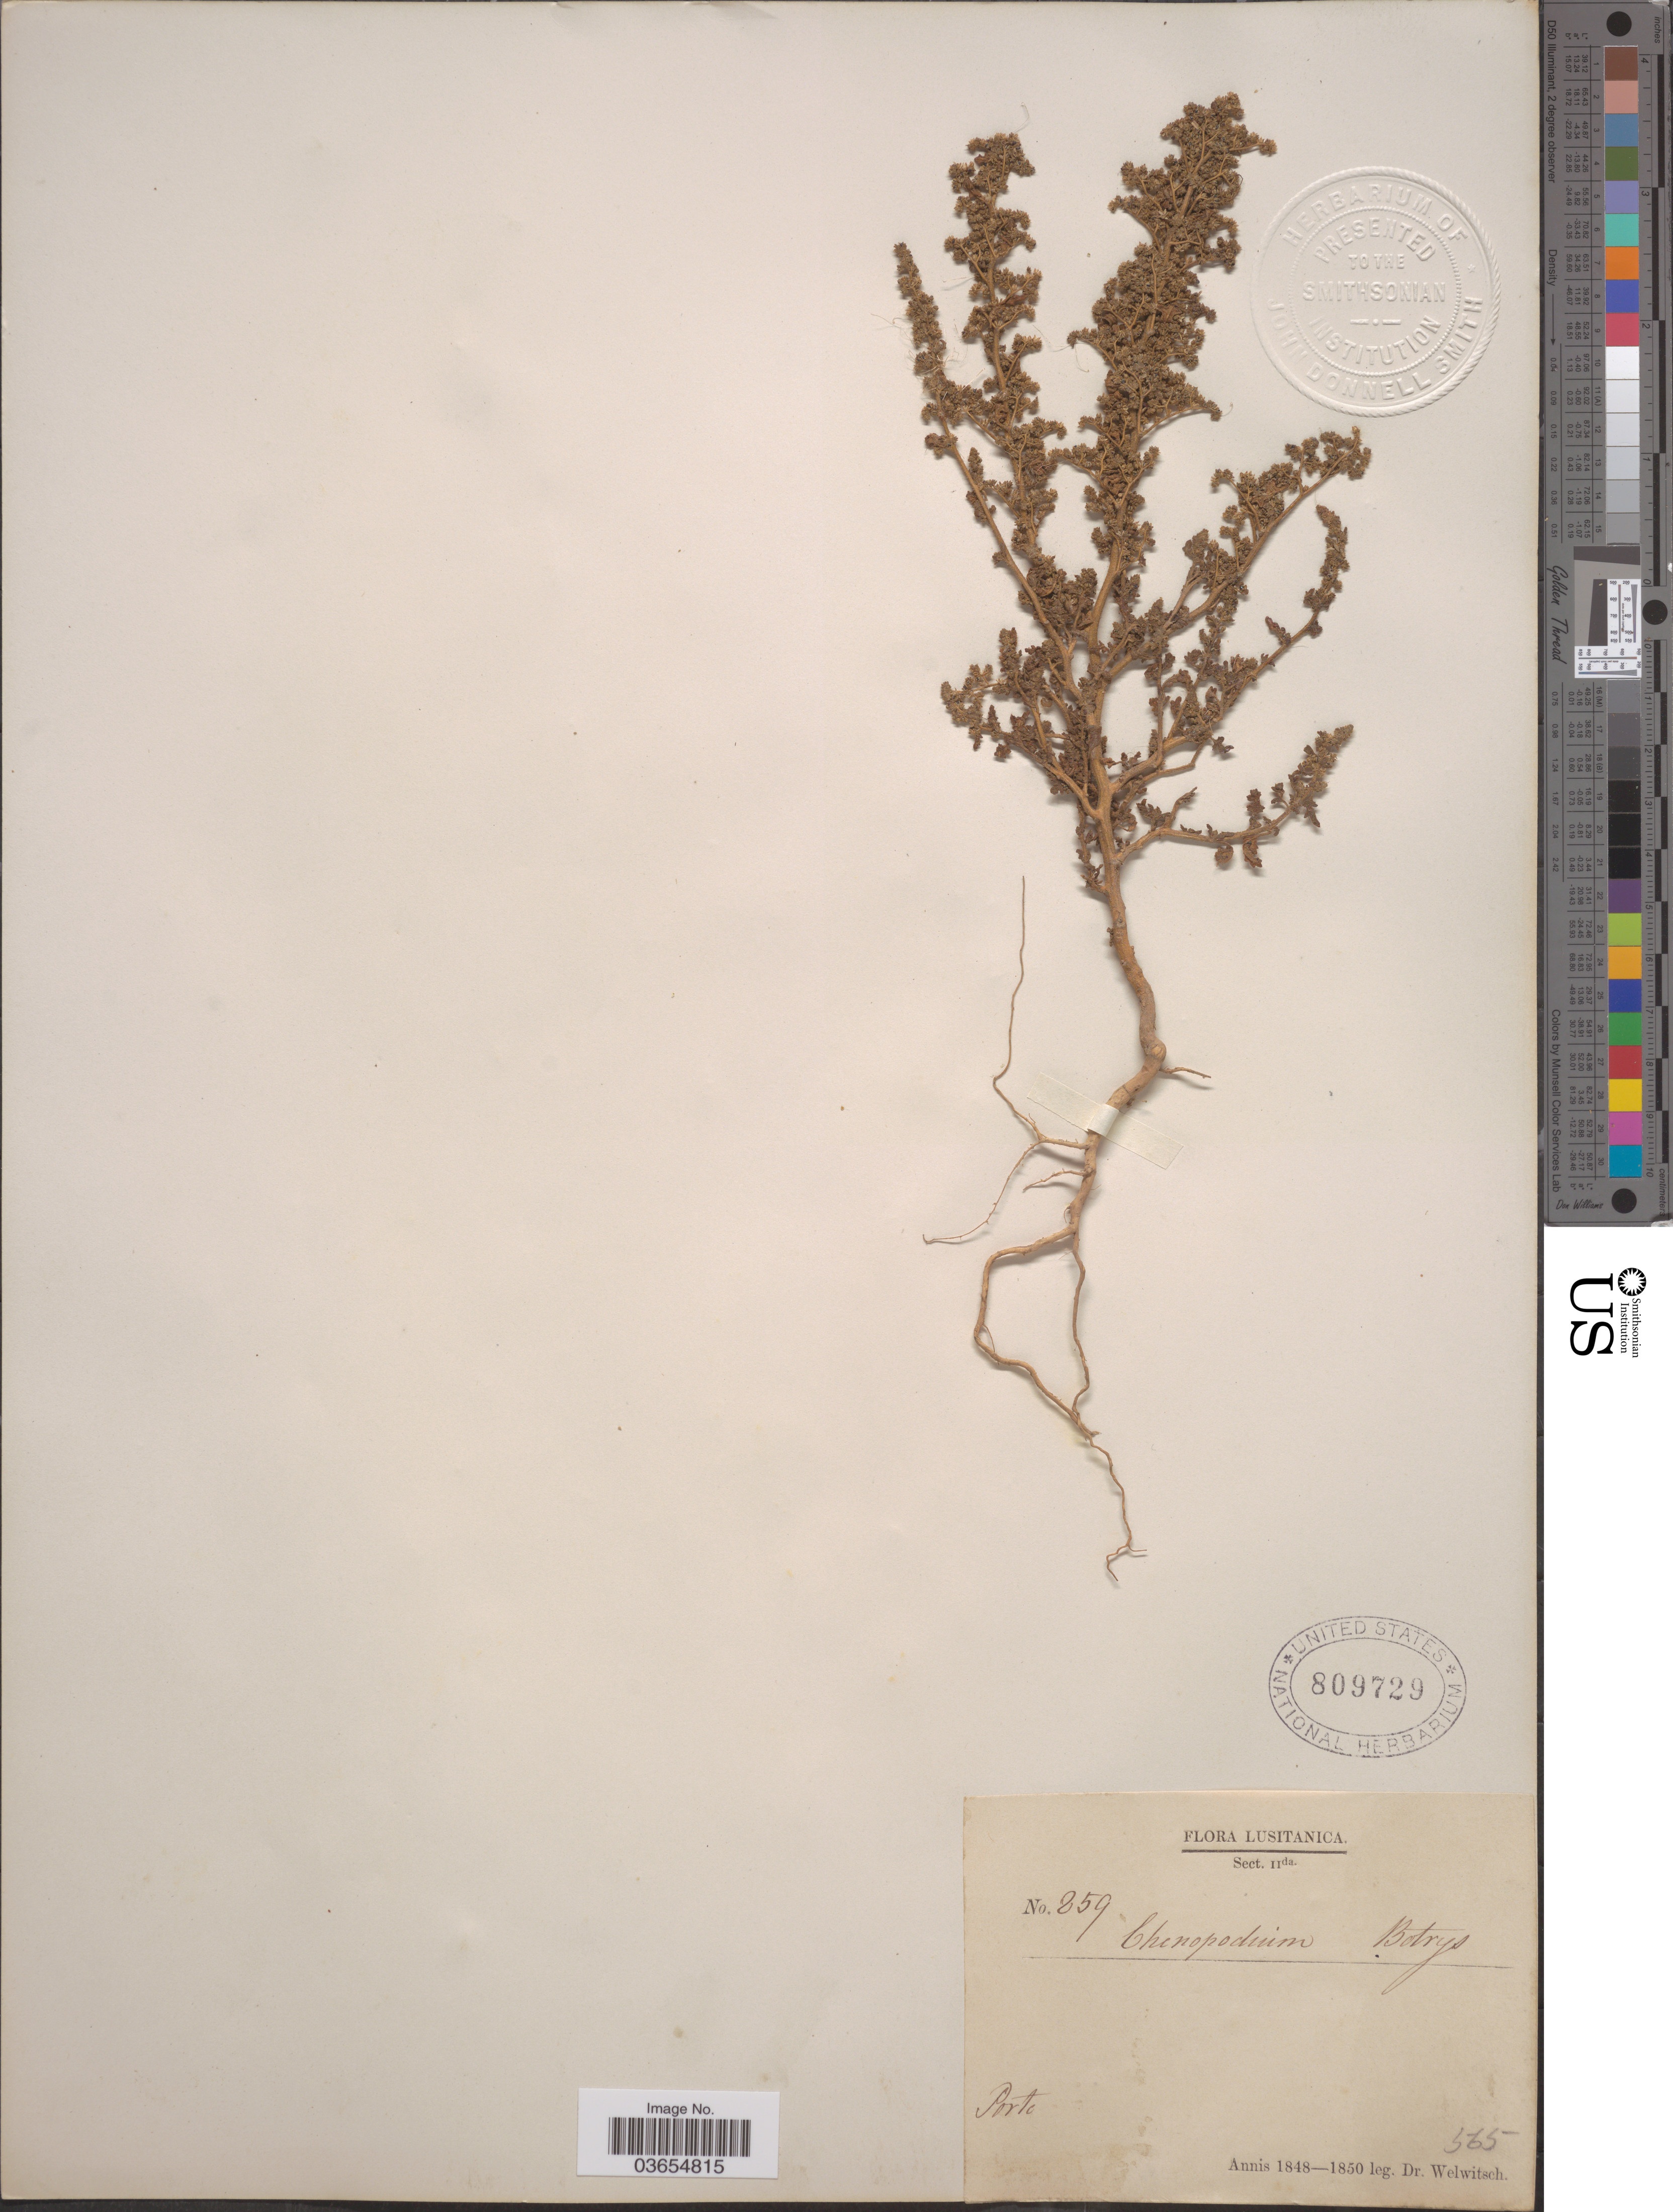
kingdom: Plantae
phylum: Tracheophyta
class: Magnoliopsida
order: Caryophyllales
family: Amaranthaceae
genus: Chenopodium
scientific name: Chenopodium botrys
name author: L.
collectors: -. Welwitsch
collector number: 259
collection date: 1848/1850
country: Portugal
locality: Lusitanica. Sec. IIda. [unsure placement] Porte.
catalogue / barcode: US 809729